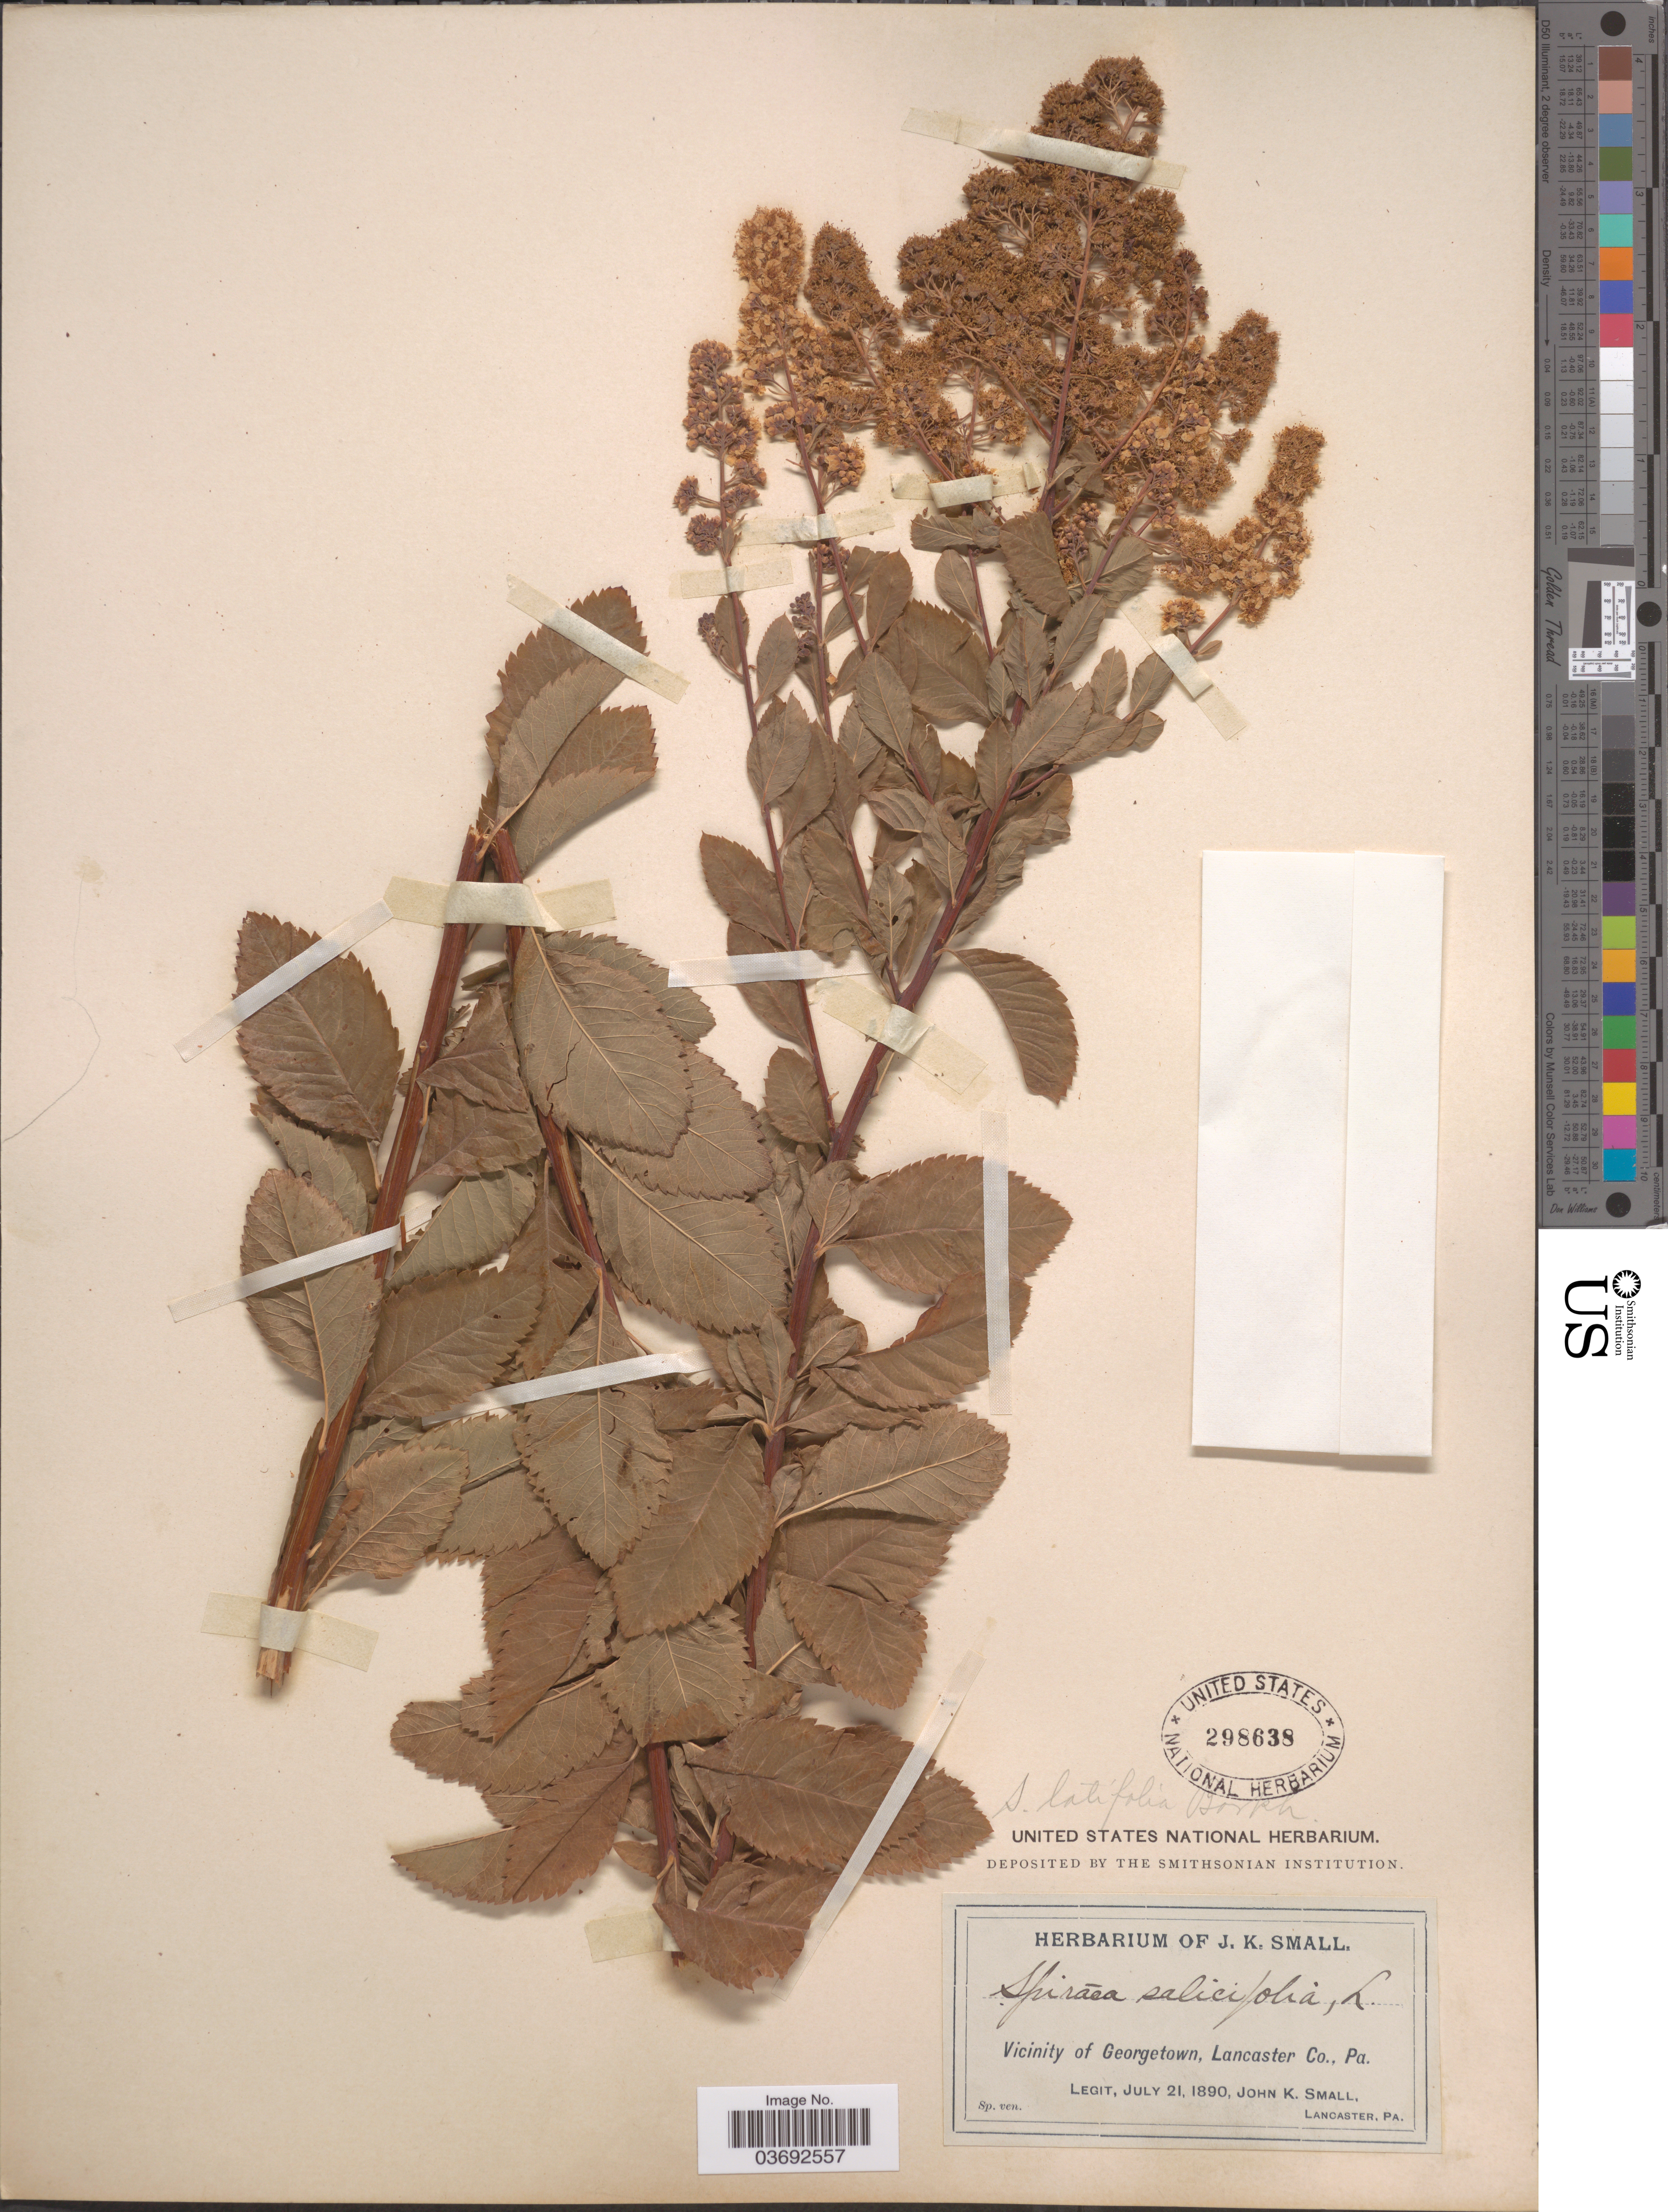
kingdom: Plantae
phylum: Tracheophyta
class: Magnoliopsida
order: Rosales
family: Rosaceae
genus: Spiraea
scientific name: Spiraea latifolia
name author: Borkh.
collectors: J. K. Small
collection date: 1890-07-21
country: United States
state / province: Pennsylvania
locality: Vicinity of Georgetown, Lancaster Co.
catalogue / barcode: US 298638